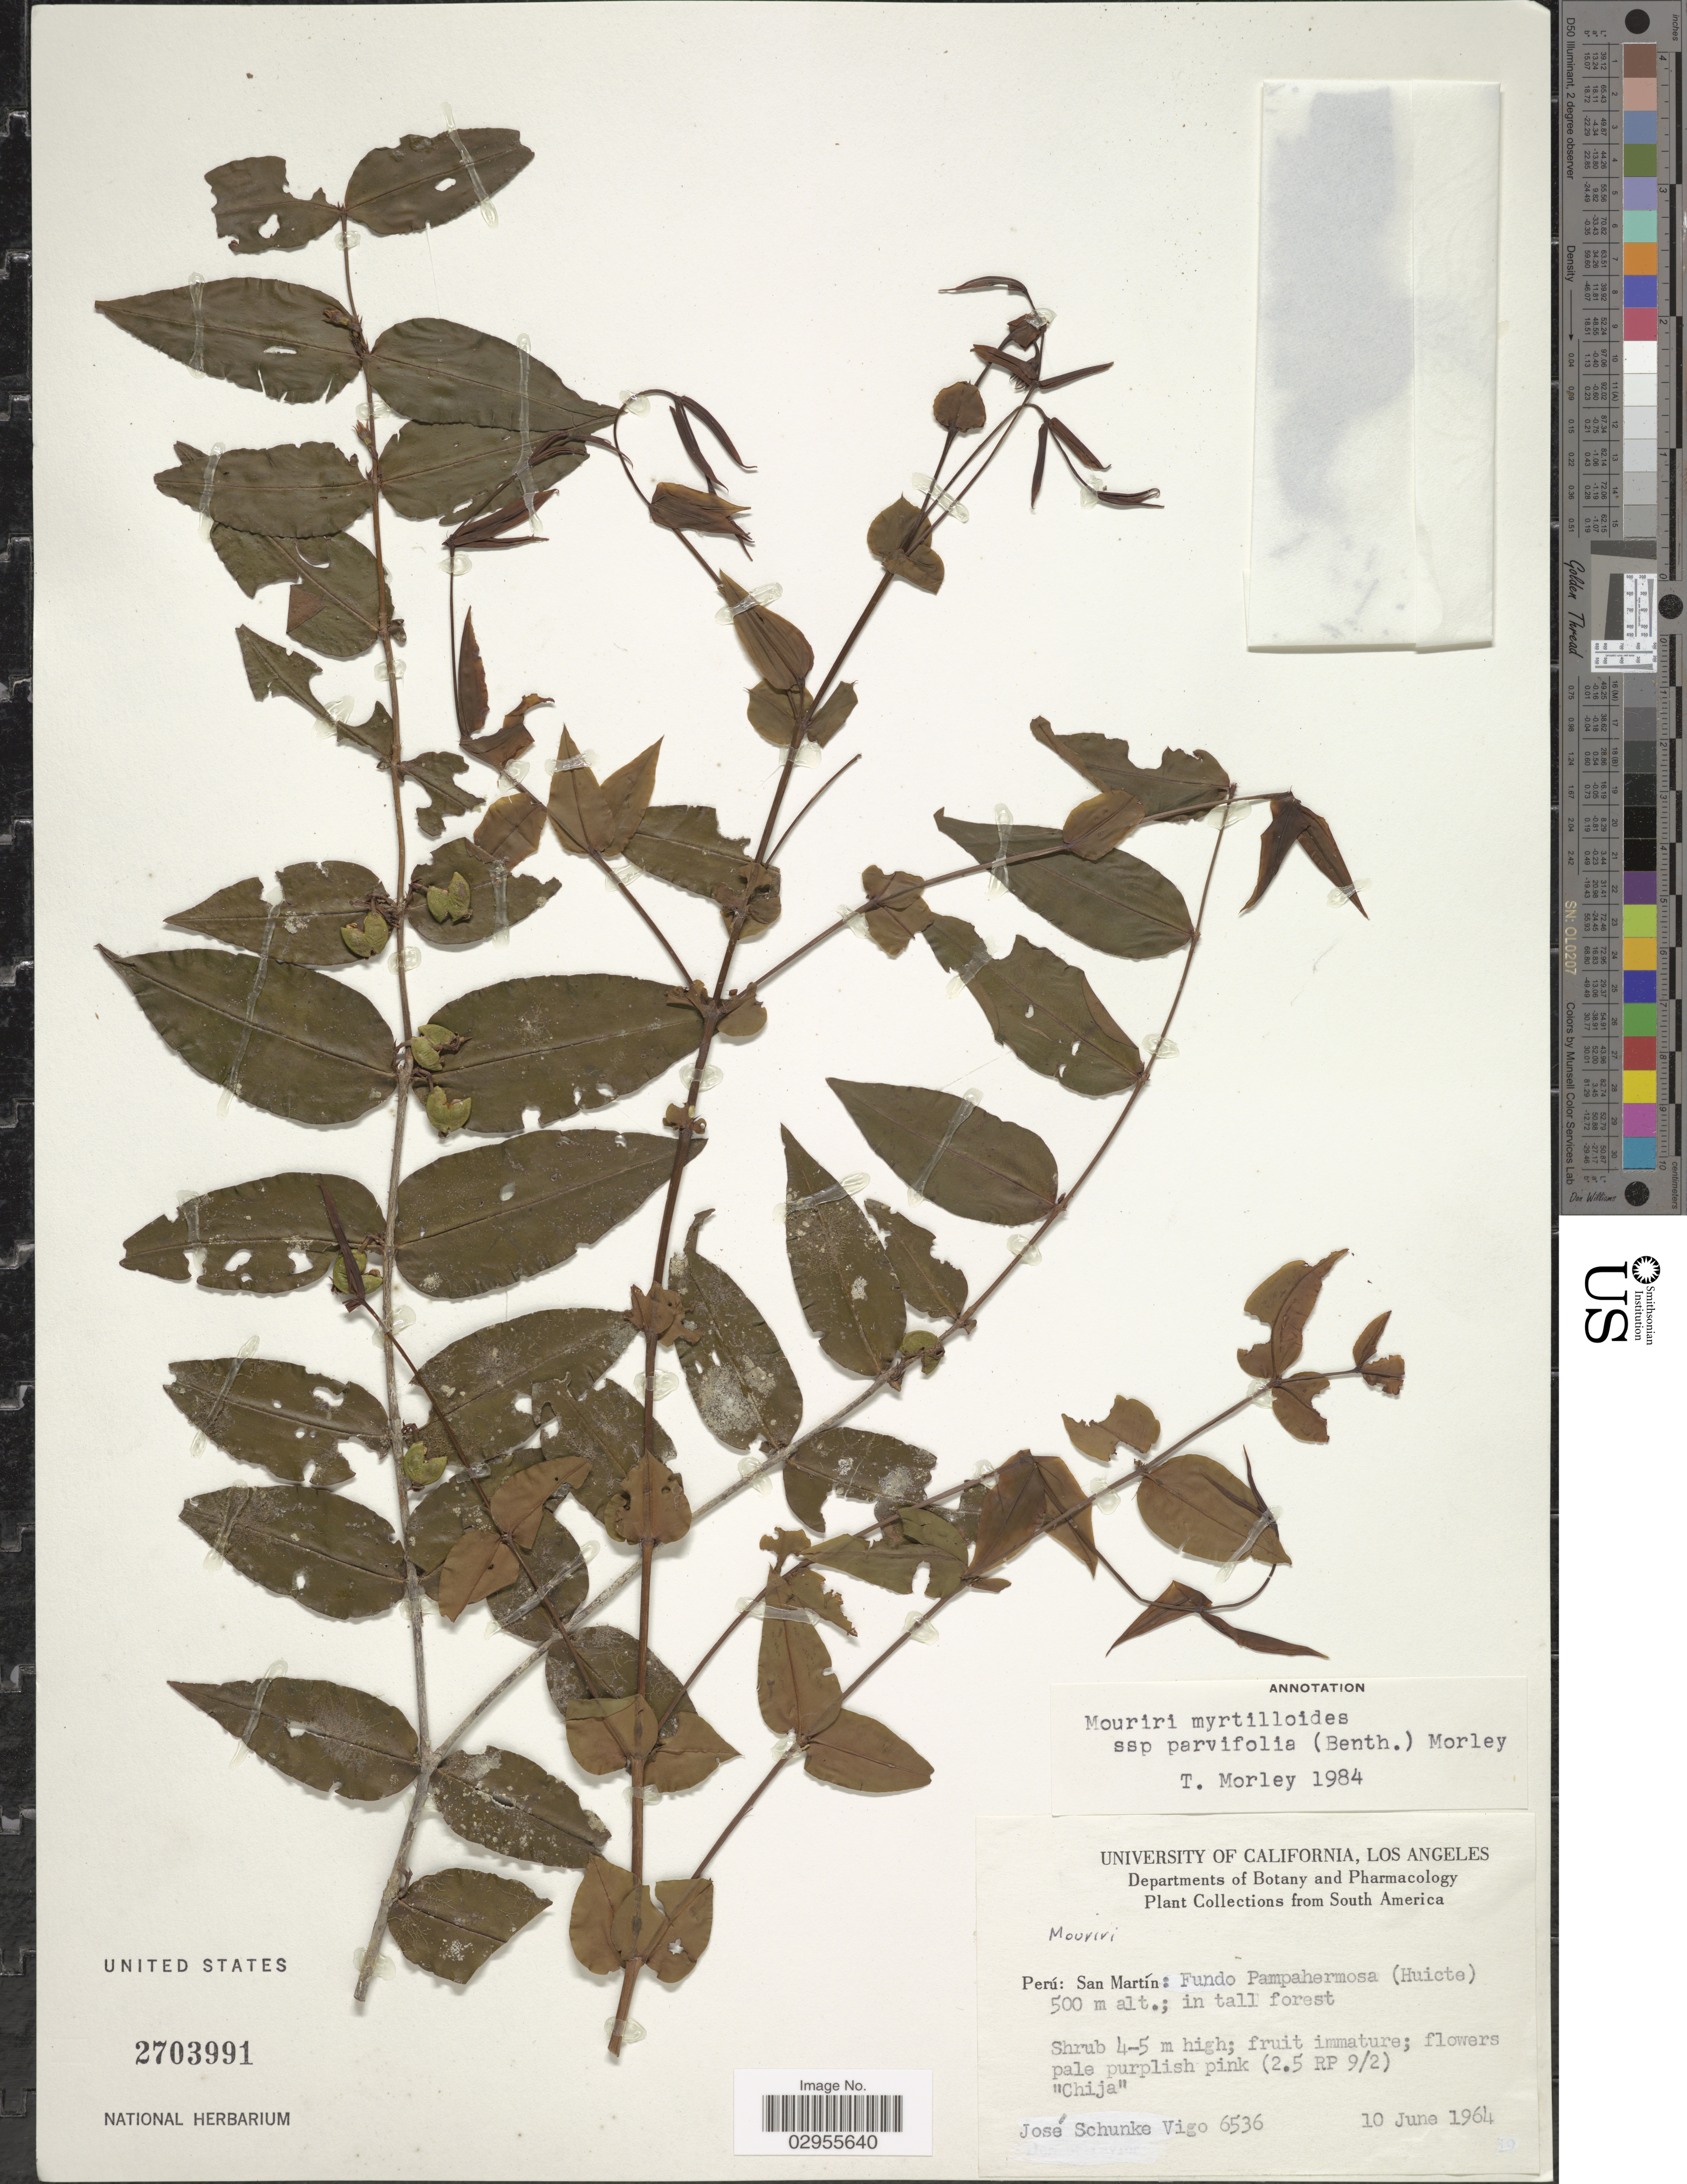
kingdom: Plantae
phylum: Tracheophyta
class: Magnoliopsida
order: Myrtales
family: Melastomataceae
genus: Mouriri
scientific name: Mouriri myrtilloides subsp. parvifolia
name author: (Benth.) Morley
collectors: J. Schunke Vigo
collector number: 6536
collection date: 1964-06-10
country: Peru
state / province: San Martín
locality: San Martín: Fundo Pampahermosa (Huicte).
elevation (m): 500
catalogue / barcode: US 2703991